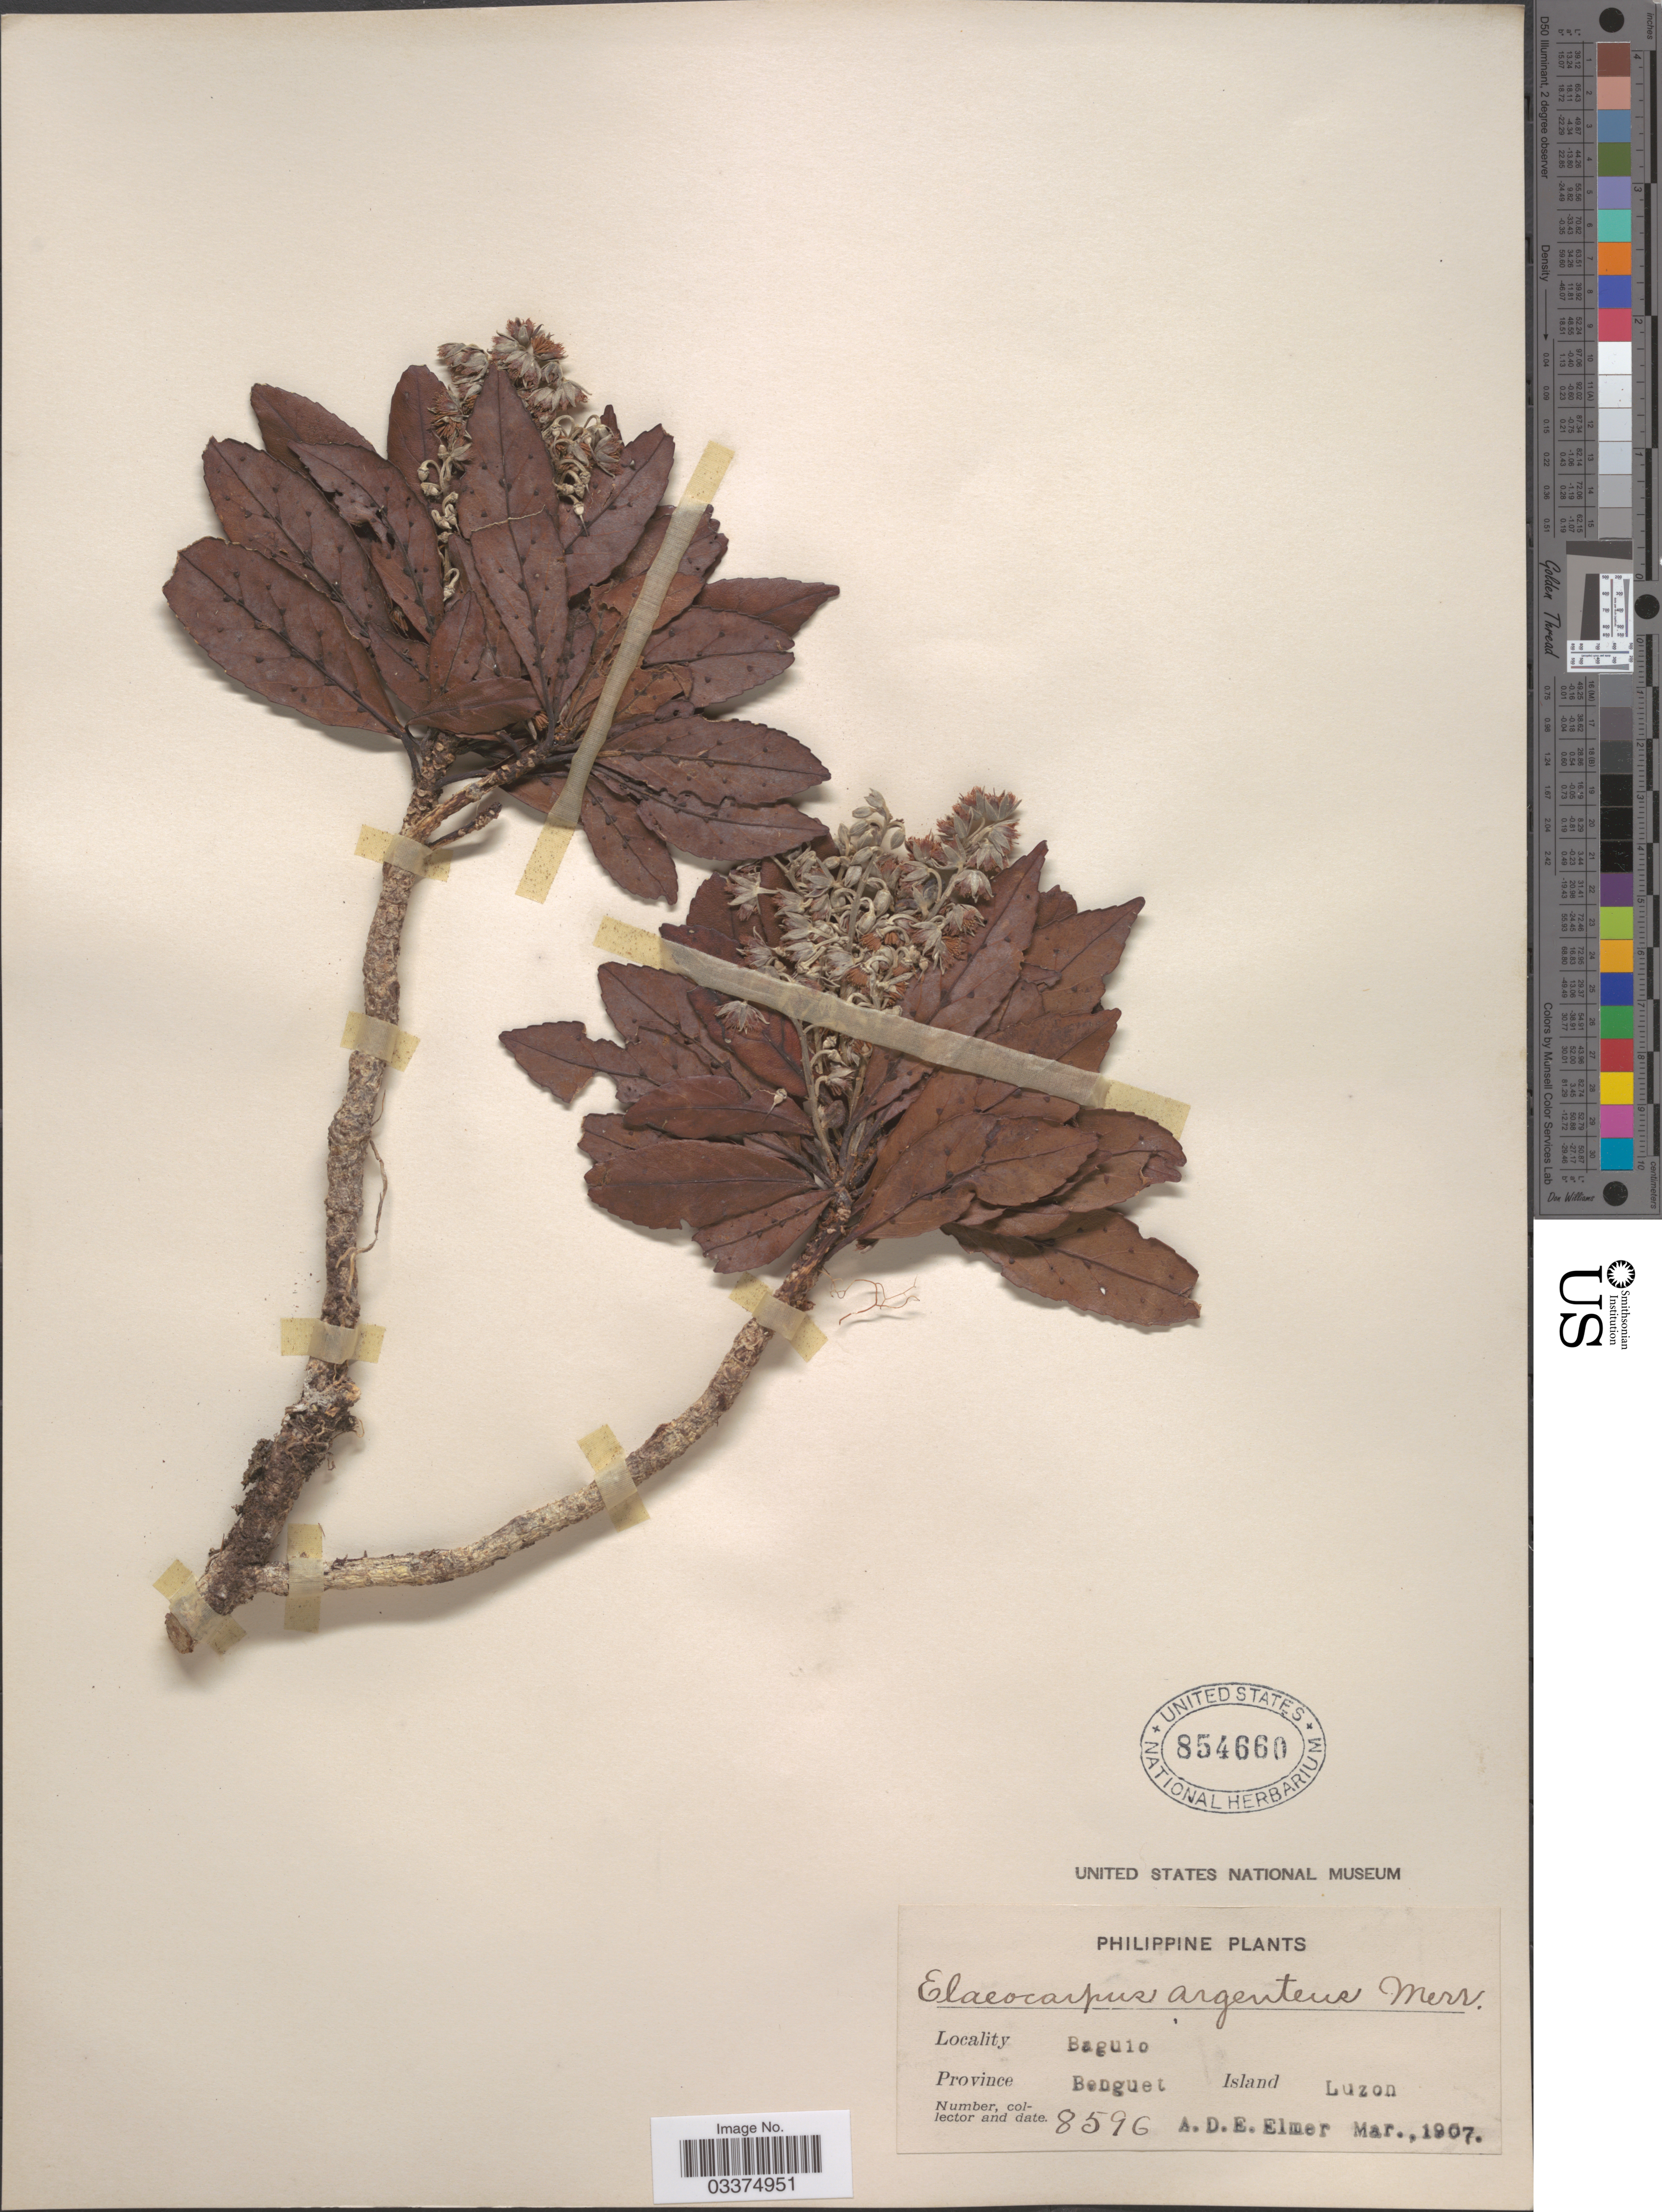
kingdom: Plantae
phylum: Tracheophyta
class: Magnoliopsida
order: Oxalidales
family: Elaeocarpaceae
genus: Elaeocarpus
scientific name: Elaeocarpus argenteus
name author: Merr.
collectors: A. D. E. Elmer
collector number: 8596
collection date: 1907-03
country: Philippines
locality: Baguio. Province Benguet, Island Luzon.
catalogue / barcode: US 854660